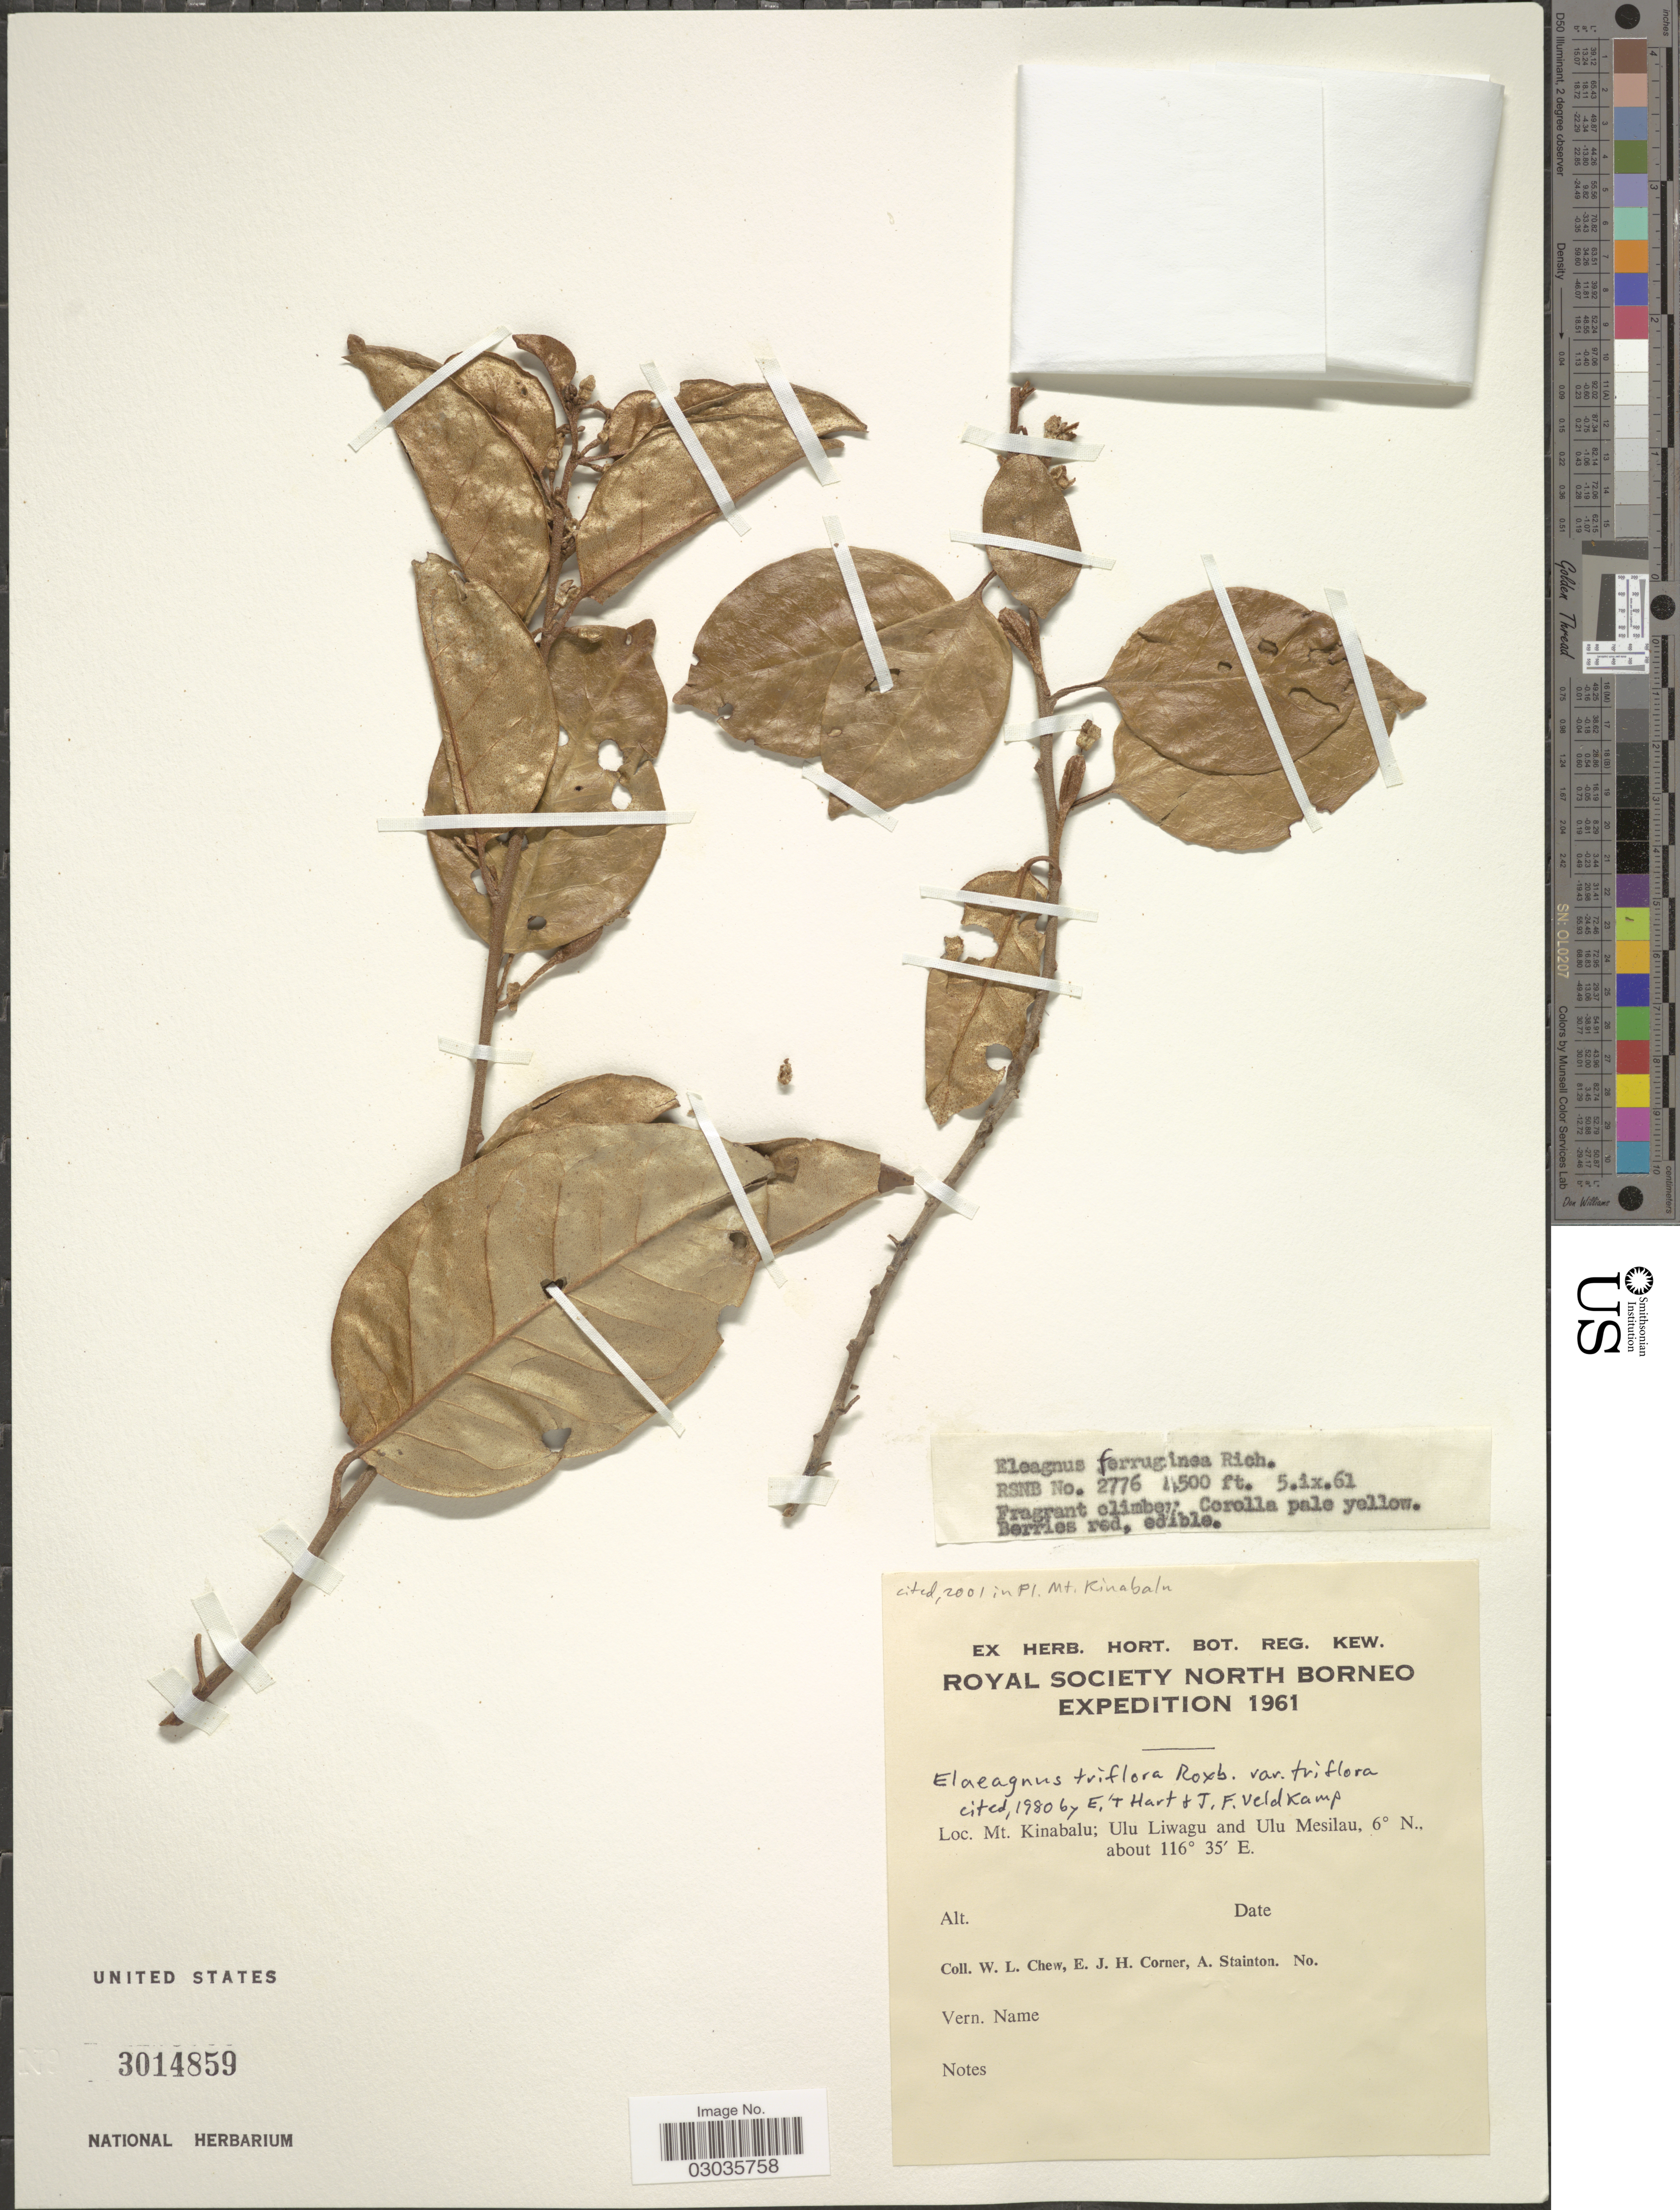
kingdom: Plantae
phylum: Tracheophyta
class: Magnoliopsida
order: Rosales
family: Elaeagnaceae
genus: Elaeagnus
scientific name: Elaeagnus triflora var. triflora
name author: Roxb.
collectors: W. Chew, E. Corner & A. Stainton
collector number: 2776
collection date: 1961-04-05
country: Malaysia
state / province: Sabah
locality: North Borneo. Mt. Kinabalu; Ulu Liwagu and Ulu Mesilau.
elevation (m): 1372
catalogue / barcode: US 3014859